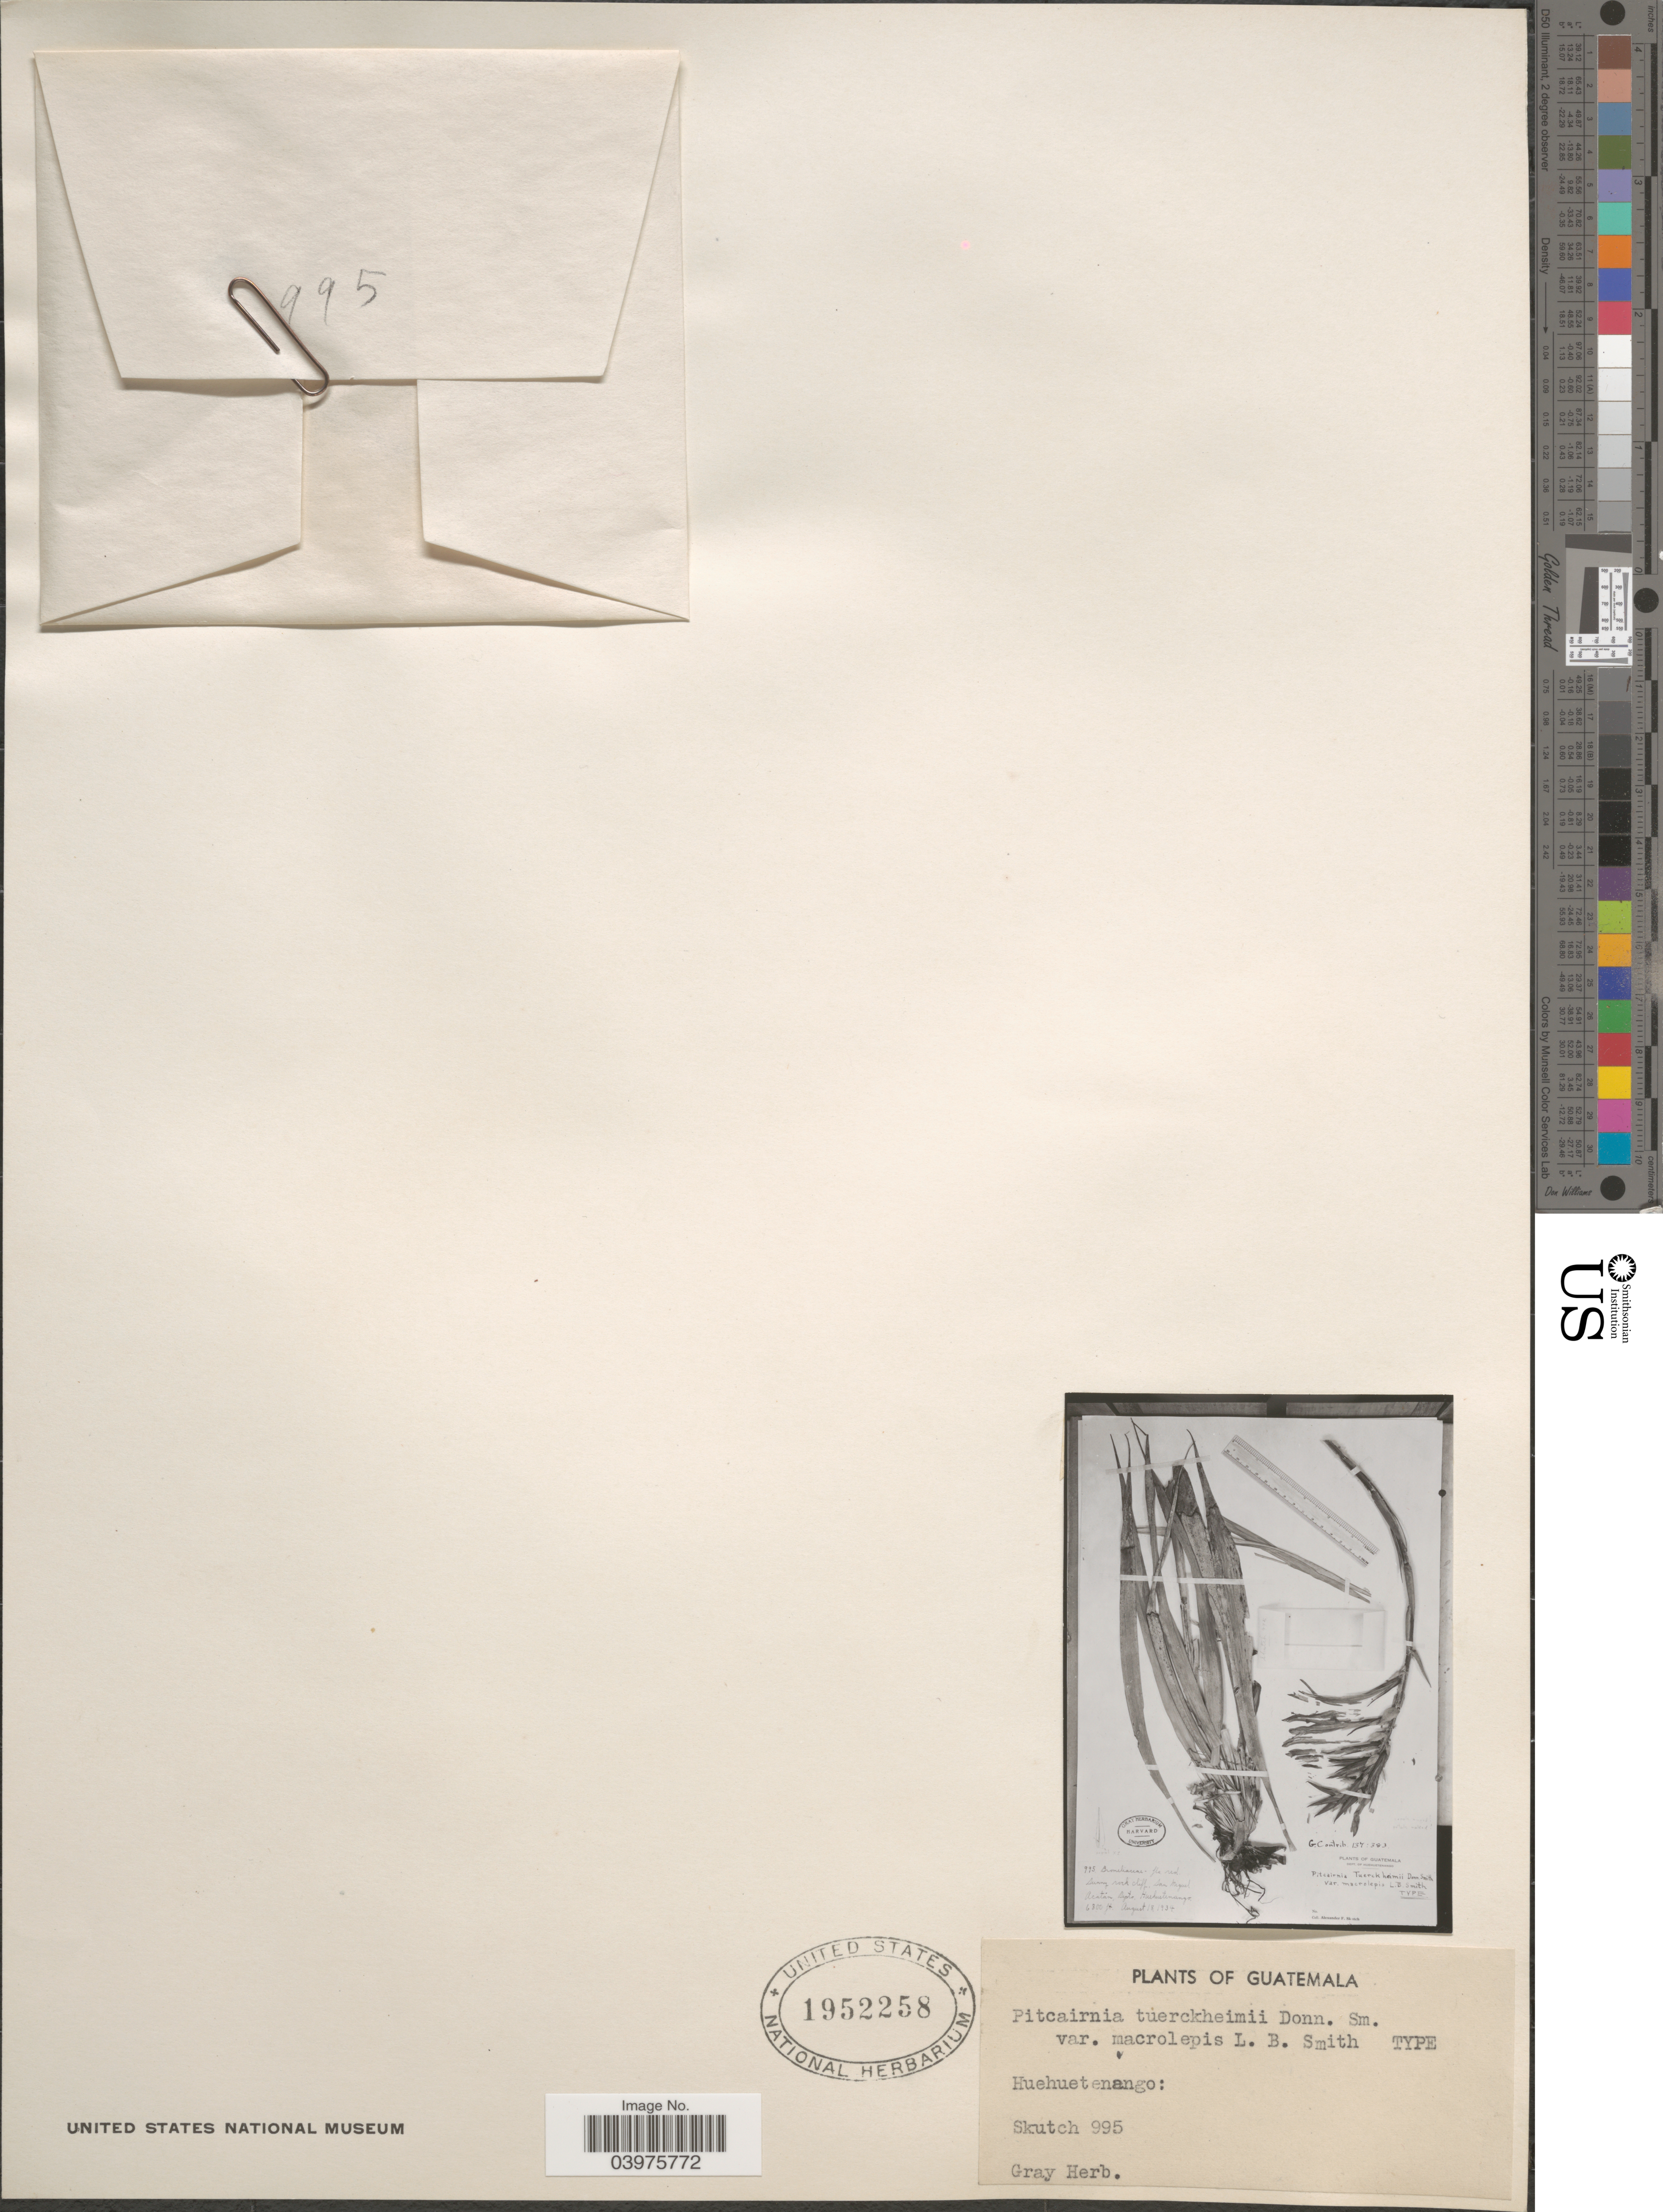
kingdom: Plantae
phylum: Tracheophyta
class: Liliopsida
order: Poales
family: Bromeliaceae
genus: Pitcairnia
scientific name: Pitcairnia tuerckheimii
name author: Donn. Sm.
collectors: A. F. Skutch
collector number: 995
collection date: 1934-08-18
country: Guatemala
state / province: Huehuetenango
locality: San Miquel Acatán, Dpto. Huehuetenango.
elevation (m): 1920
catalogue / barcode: US 1952258